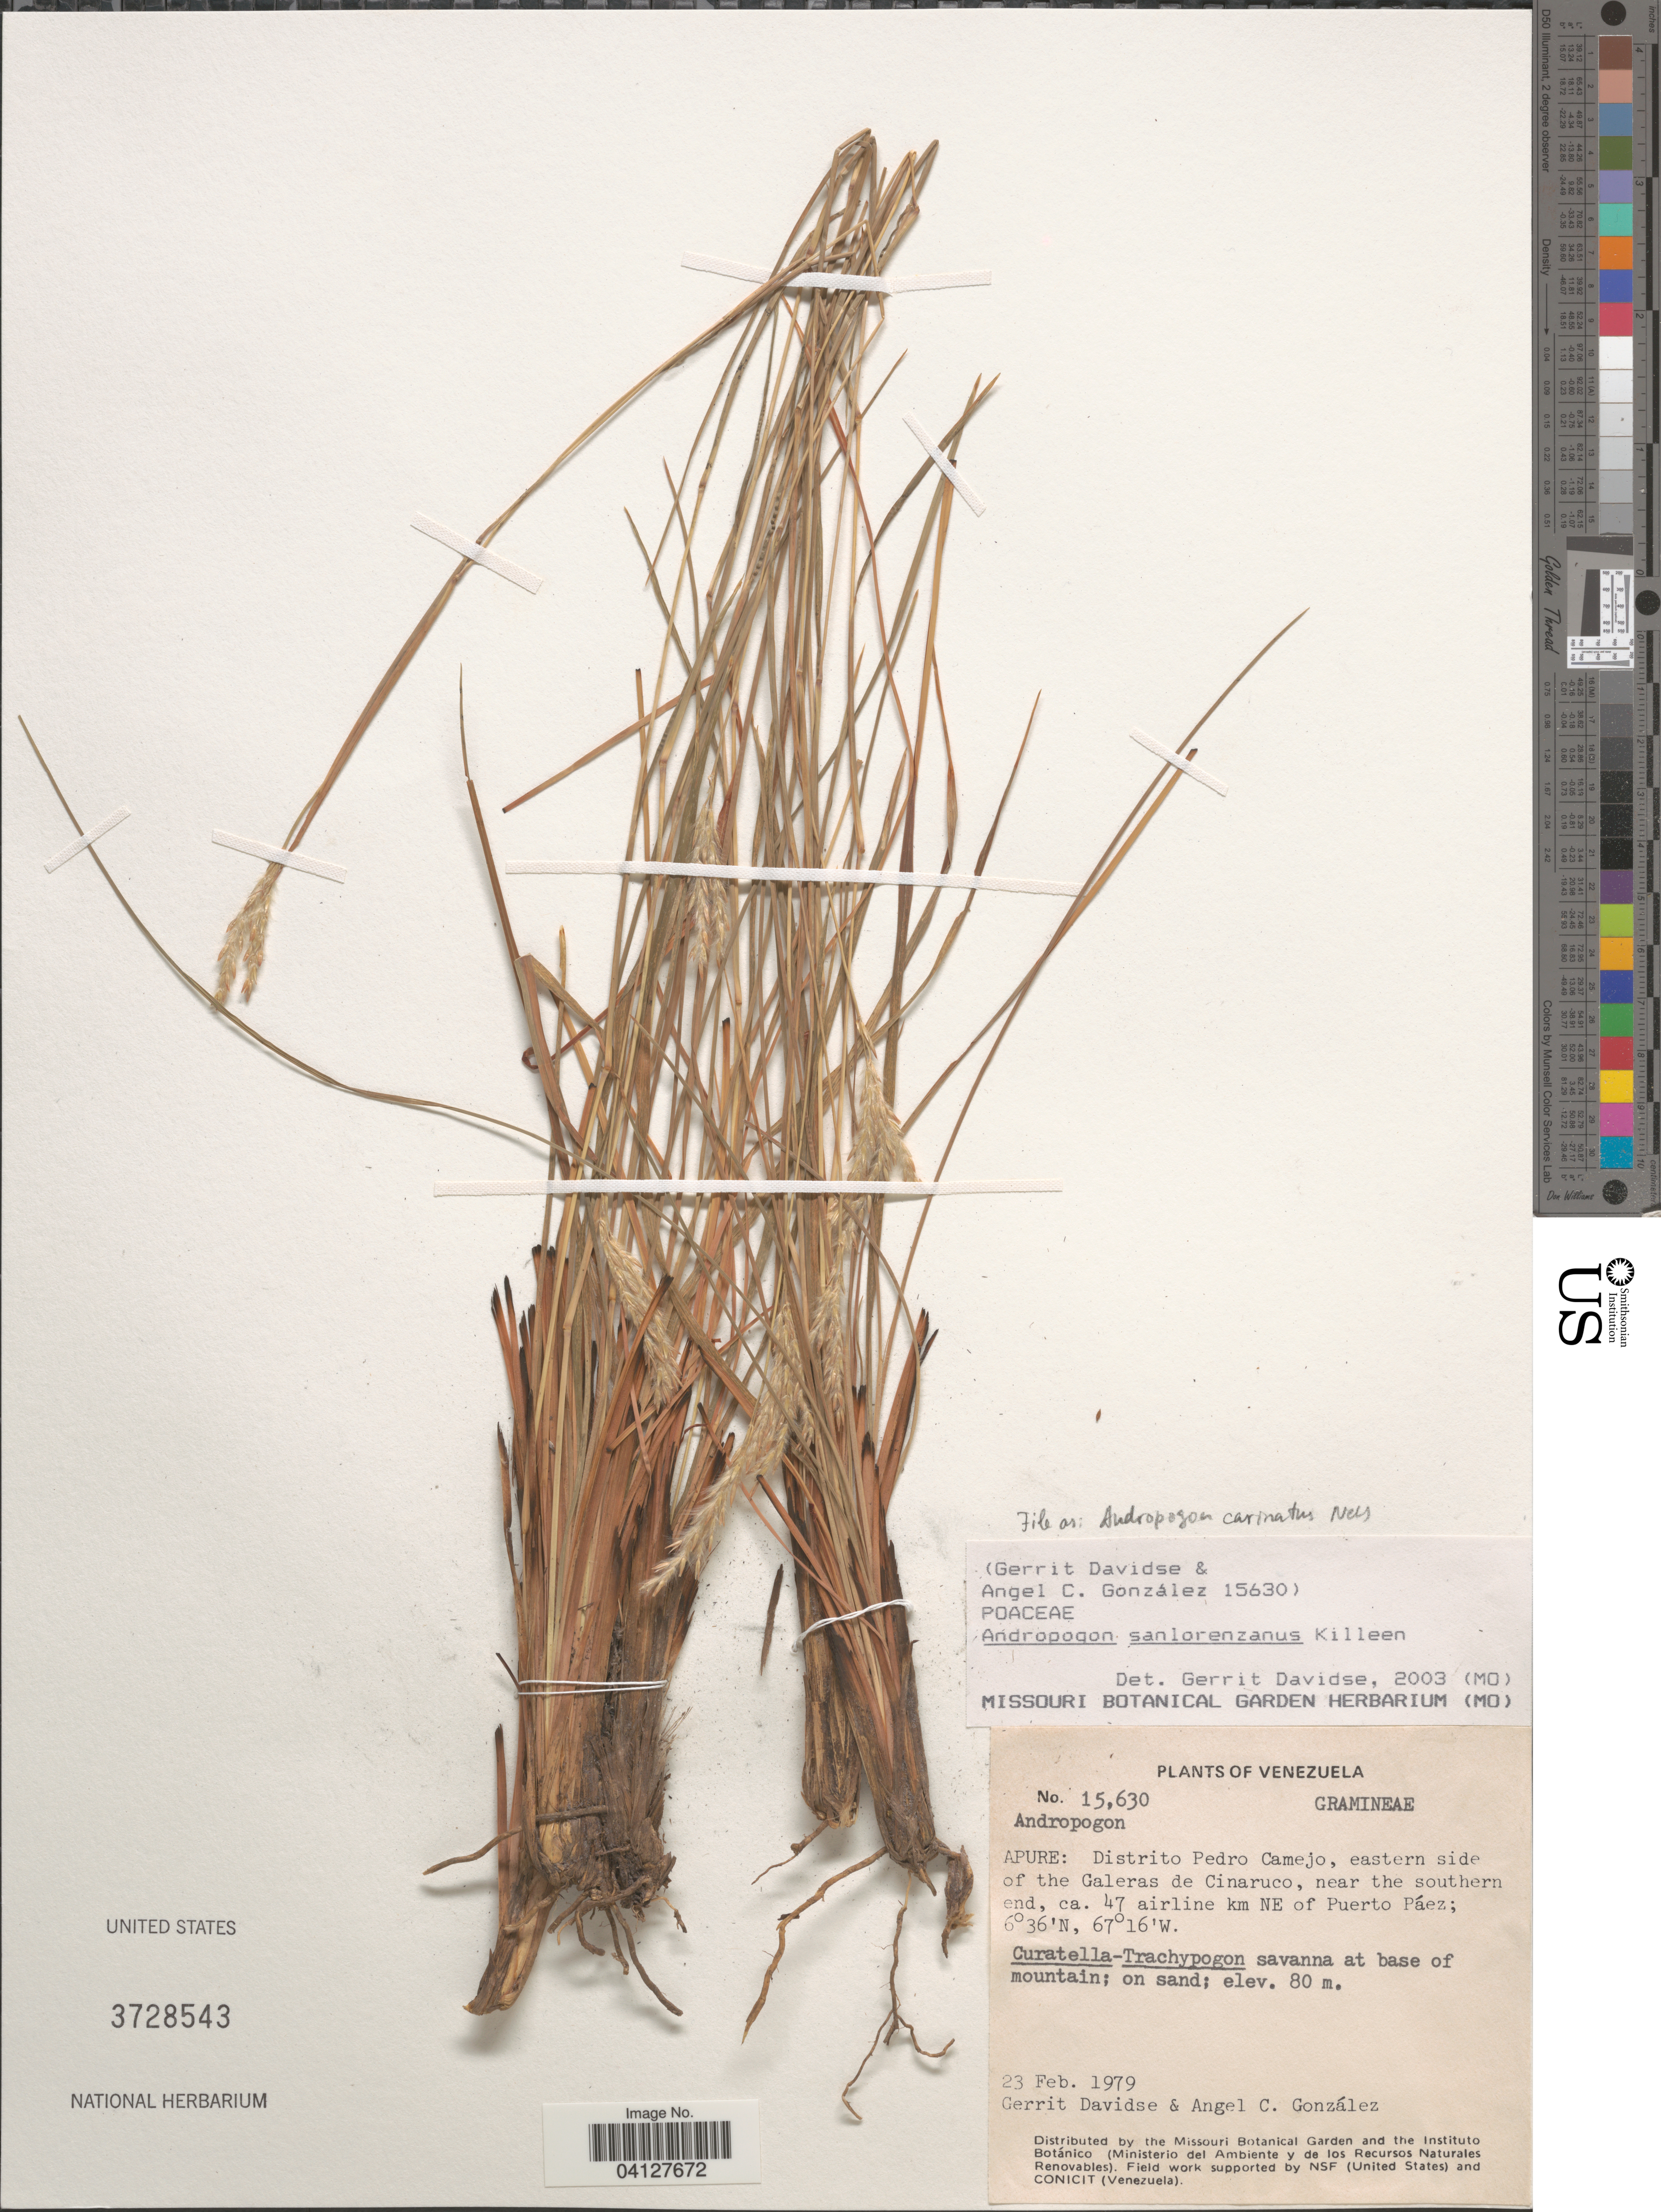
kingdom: Plantae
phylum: Tracheophyta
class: Liliopsida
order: Poales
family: Poaceae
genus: Andropogon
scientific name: Andropogon sanlorenzanus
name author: Killeen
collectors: G. Davidse & A. C. González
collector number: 15630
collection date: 1979-02-23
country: Venezuela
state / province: Apure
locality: Distrito Pedro Camejo, eastern side of the Galeras de Cinaruco, near the southern end, ca. 47 airline km NE of Puerto Páez.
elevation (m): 80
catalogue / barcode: US 3728543